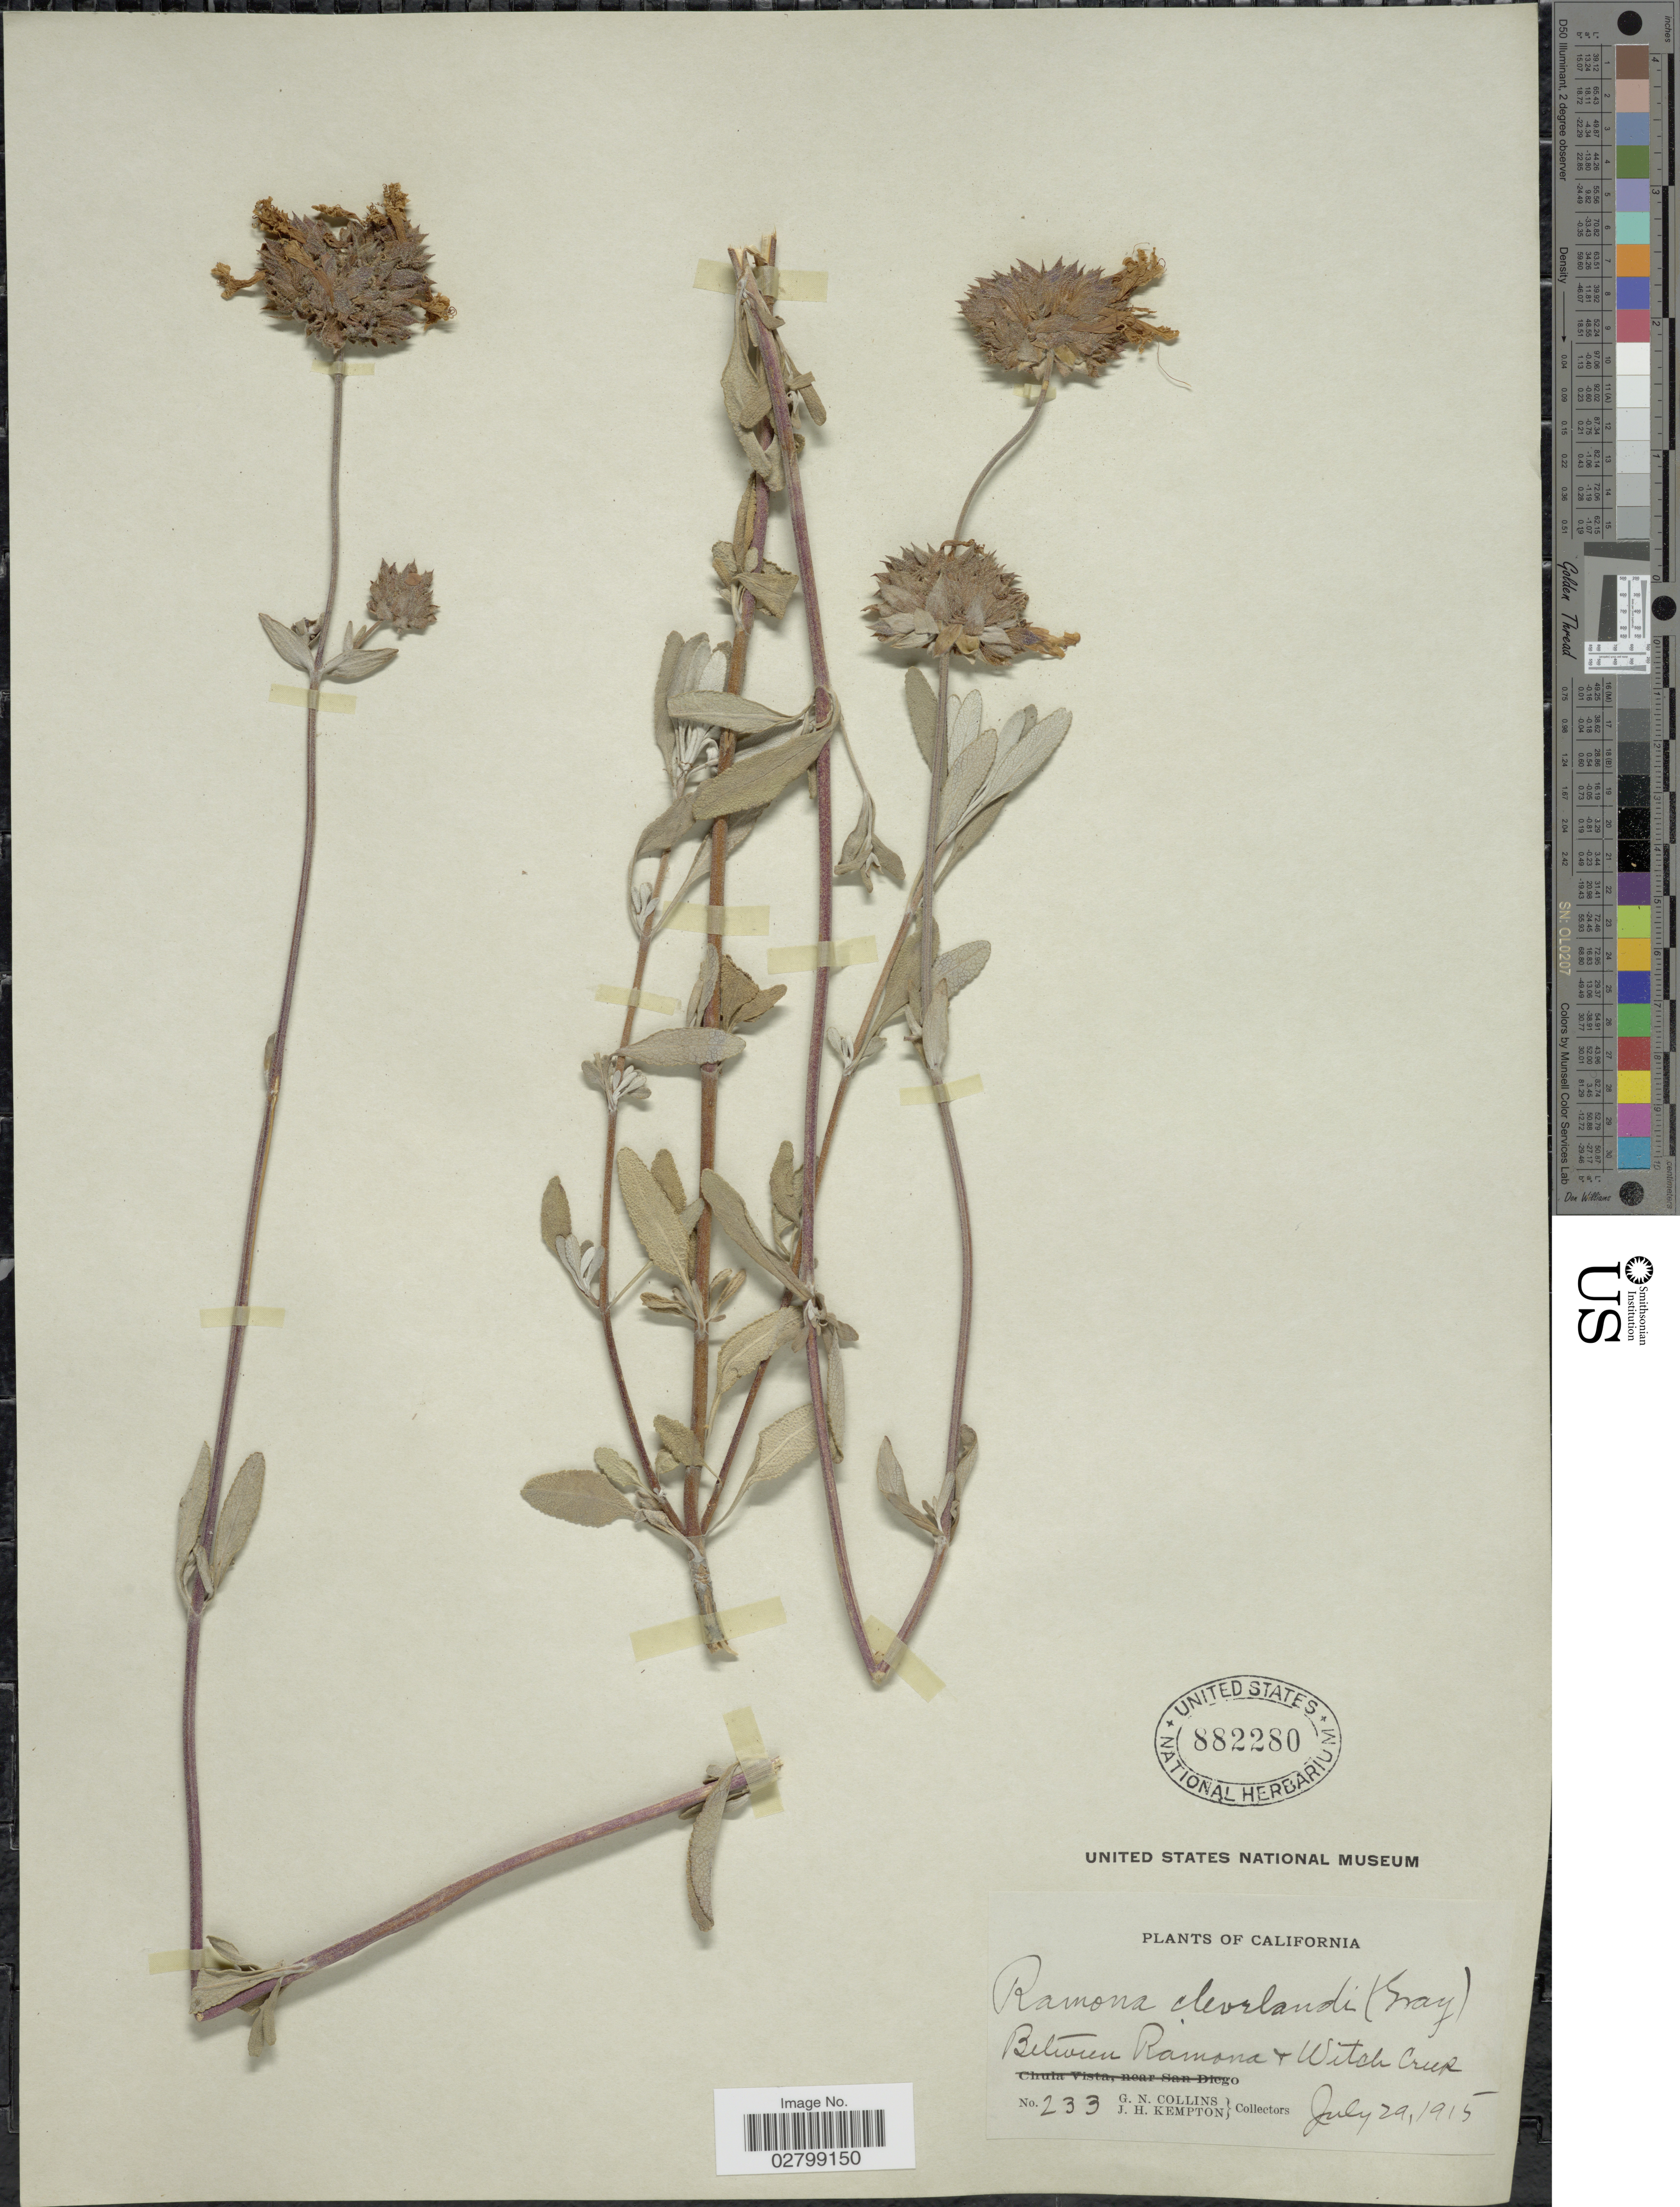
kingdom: Plantae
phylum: Tracheophyta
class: Magnoliopsida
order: Lamiales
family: Lamiaceae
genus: Salvia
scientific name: Salvia clevelandii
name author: (A. Gray) Greene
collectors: G. Collins & J. H. Kempton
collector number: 233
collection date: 1915-07-29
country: United States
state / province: California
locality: Between Ramona + Witch Creek.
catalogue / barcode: US 882280